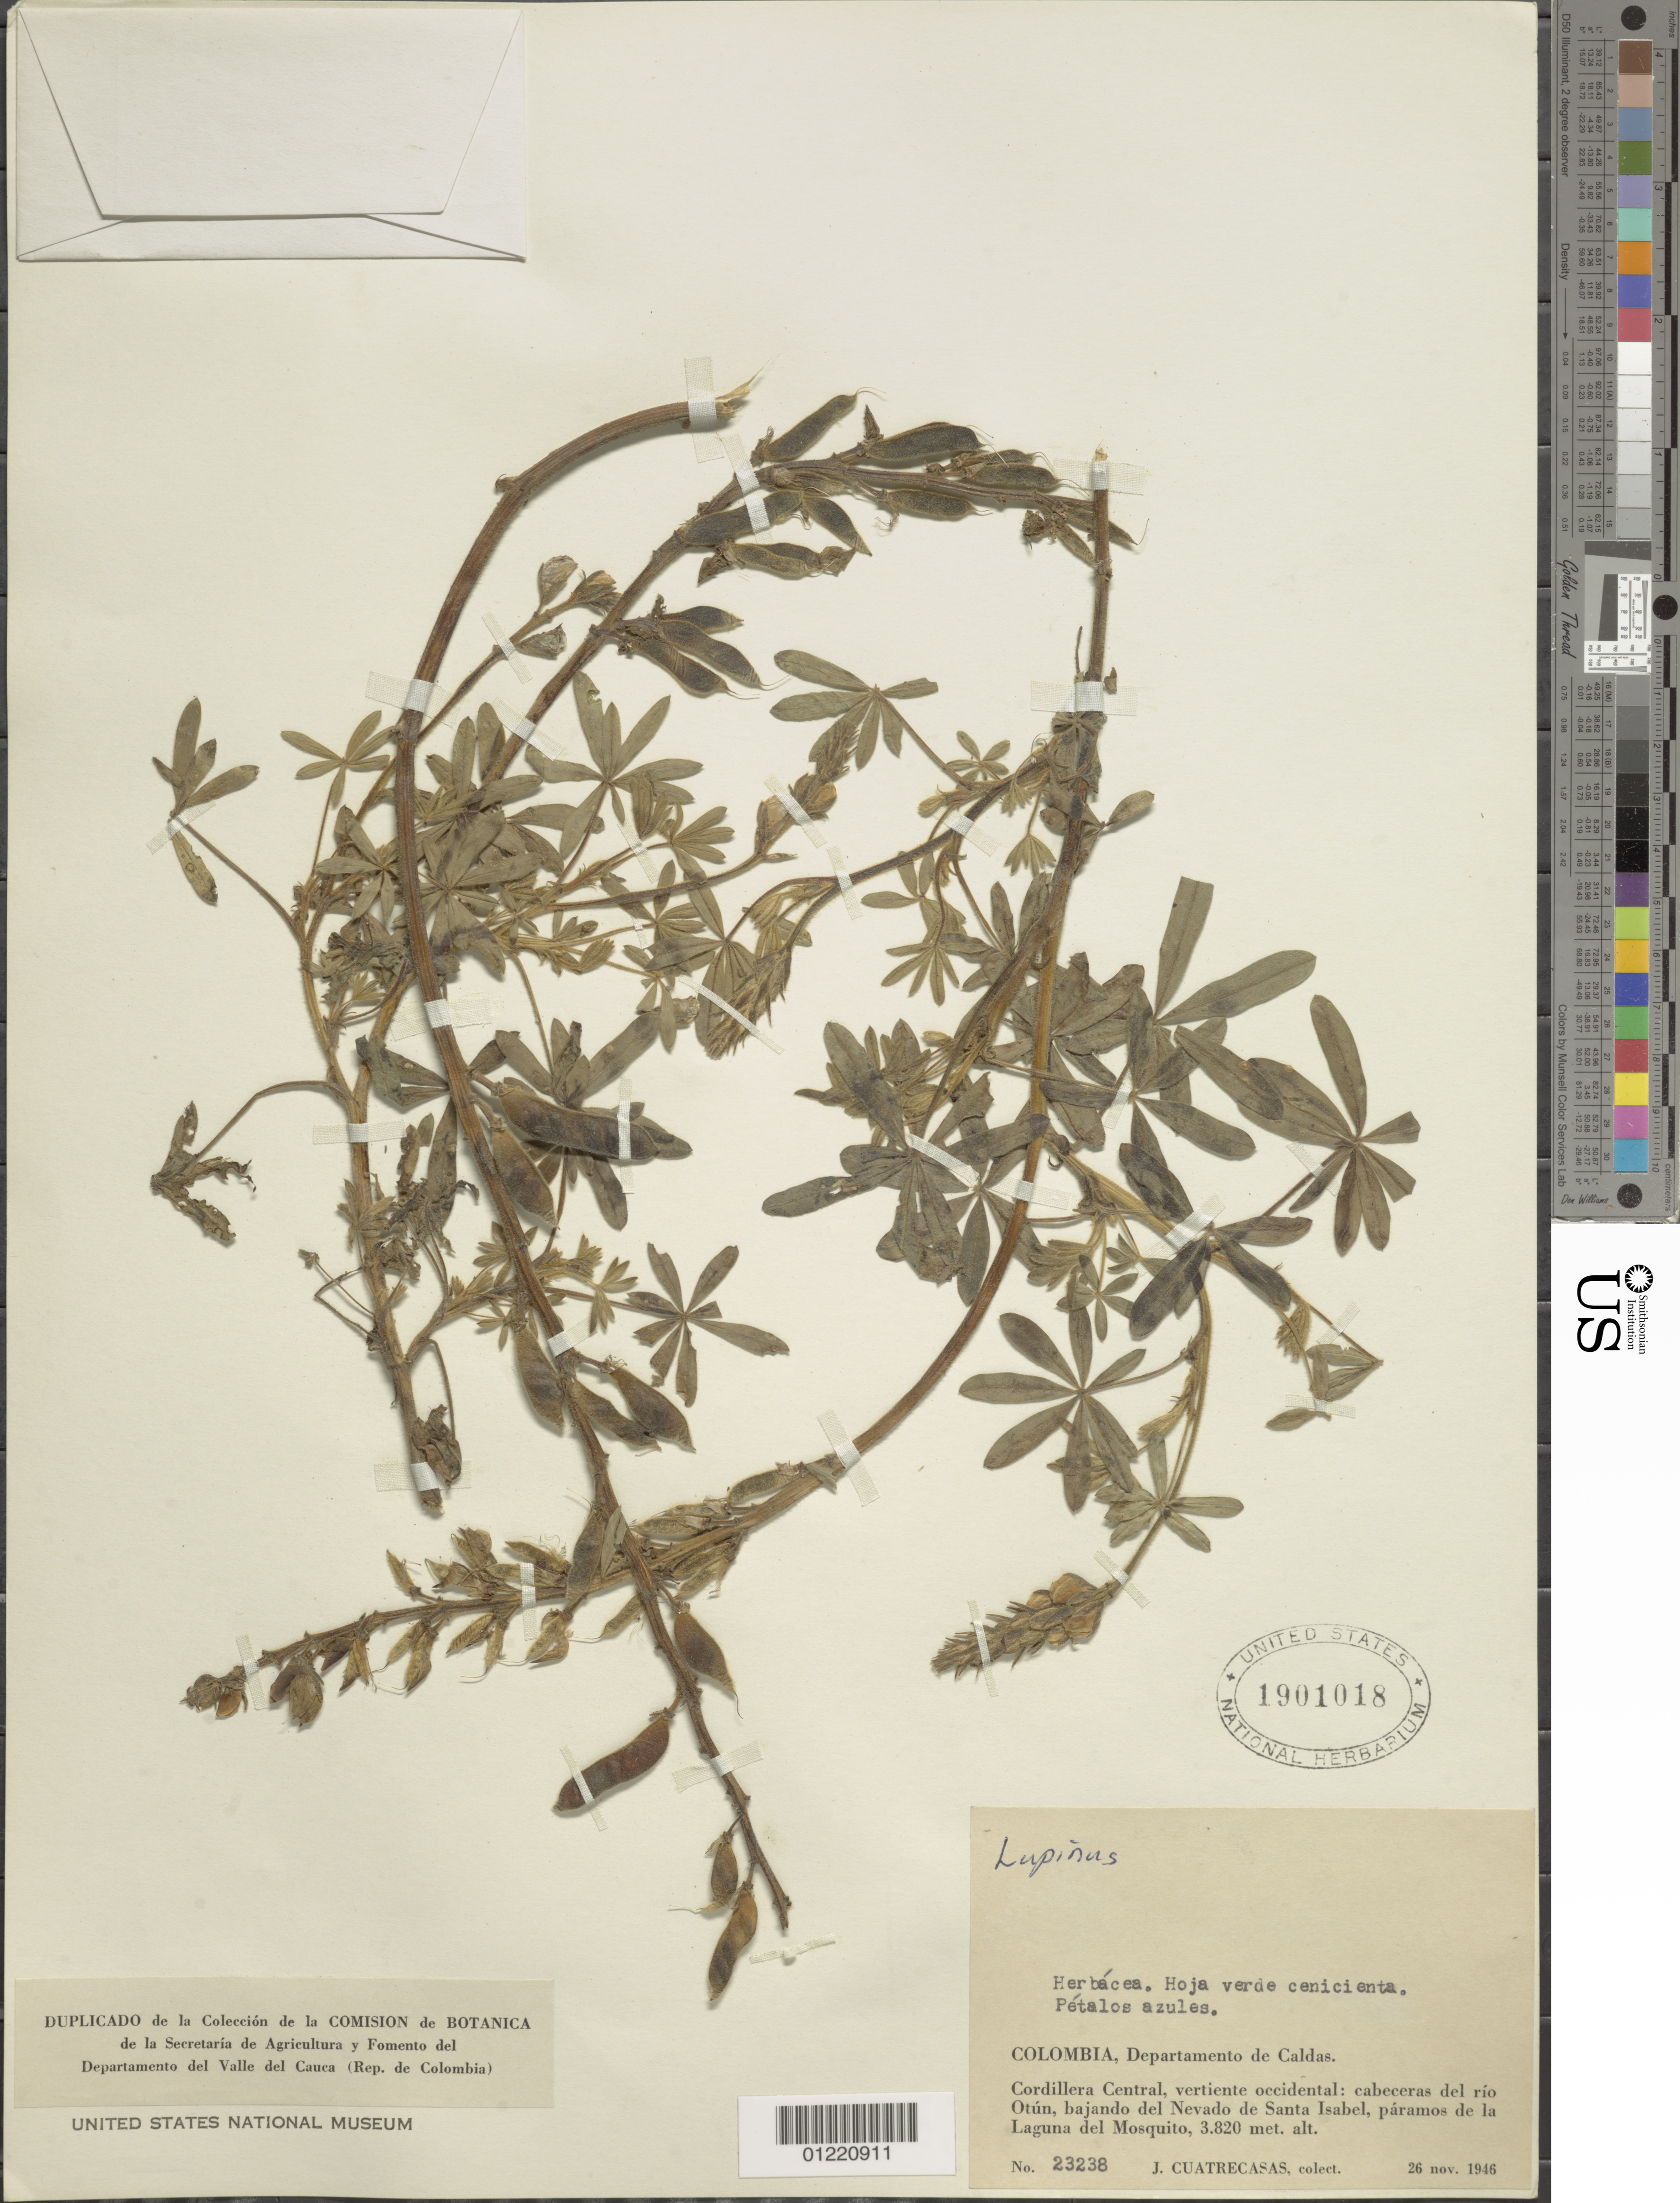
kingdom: Plantae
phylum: Tracheophyta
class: Magnoliopsida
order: Fabales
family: Fabaceae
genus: Lupinus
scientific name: Lupinus sp.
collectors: J. Cuatrecasas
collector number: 23238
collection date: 1946-11-26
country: Colombia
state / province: Caldas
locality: Cordillera central, vertiente occidental: cabeceras del río Otún, bajando del Nevado de Santa Isabel, páramos de la Laguna del Mosquito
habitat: paramo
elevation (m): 3820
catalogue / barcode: US 1901018